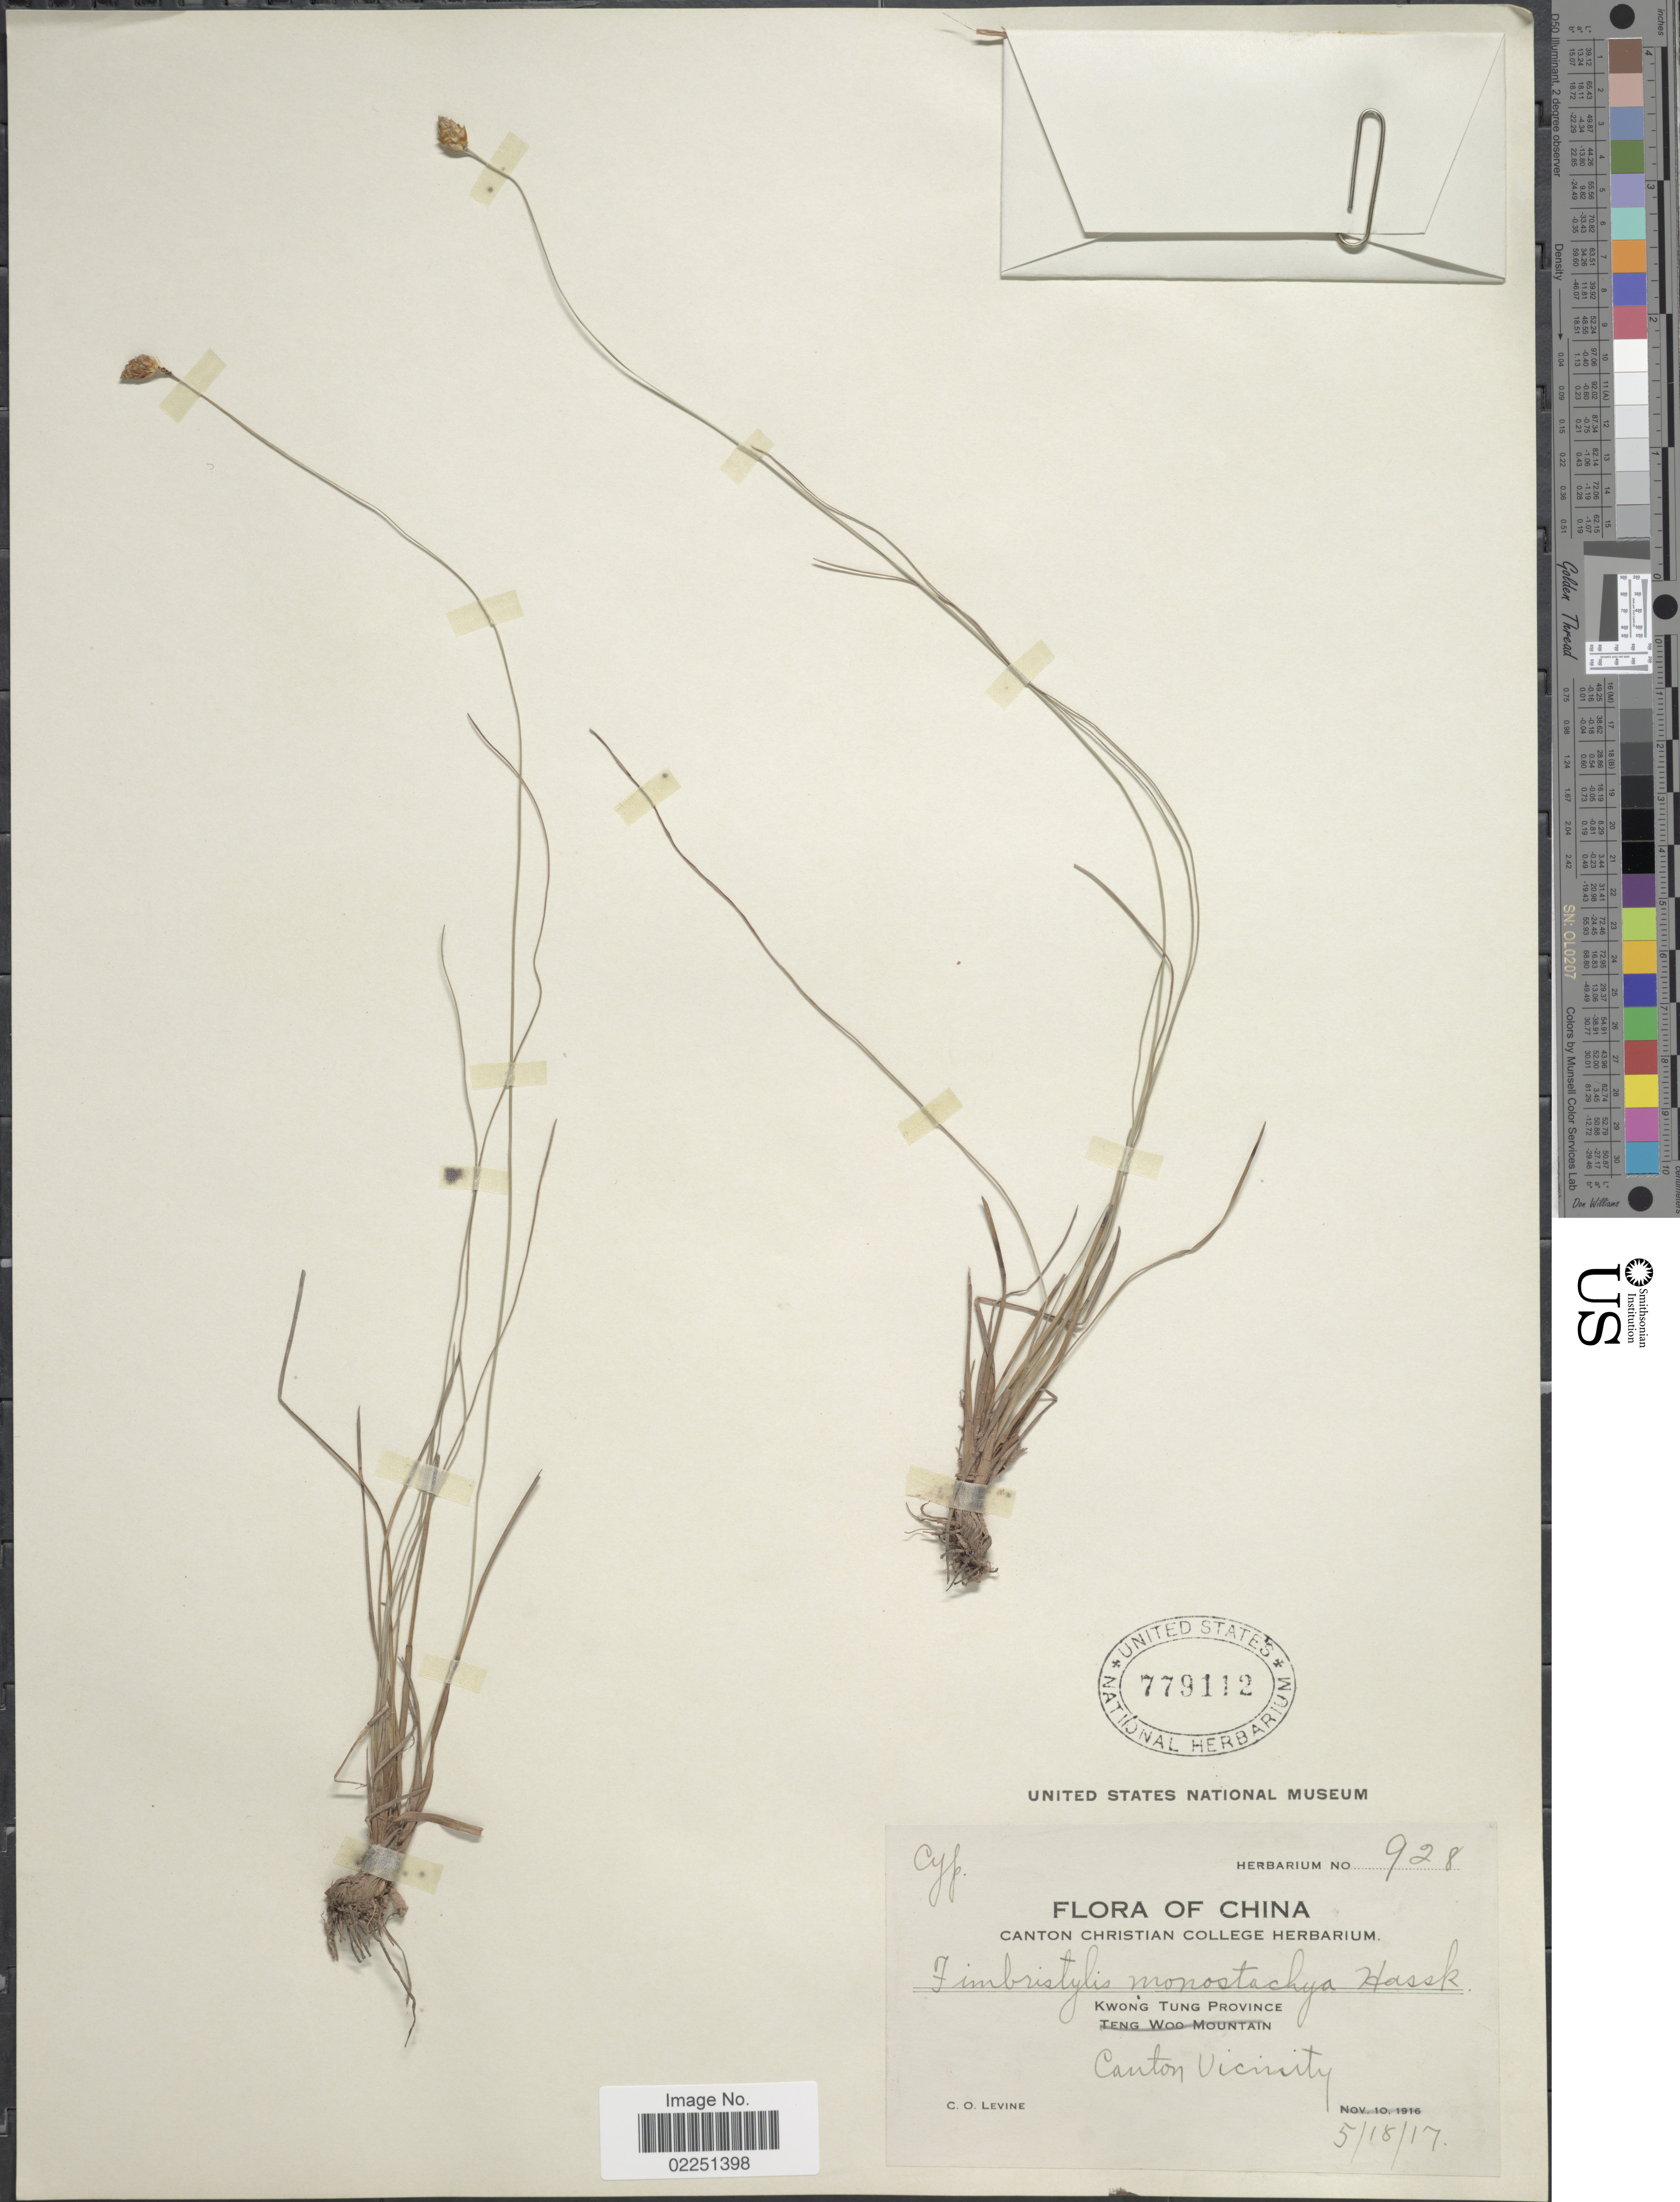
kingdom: Plantae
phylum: Tracheophyta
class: Liliopsida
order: Poales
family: Cyperaceae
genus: Fimbristylis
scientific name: Fimbristylis subbispicata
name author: Nees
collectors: C. O. Levine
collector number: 928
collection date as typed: Transcribed d/m/y: 18/5/17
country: China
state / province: Guangdong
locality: Kwong Tung Province, Canton Vicinity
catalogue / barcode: US 779112